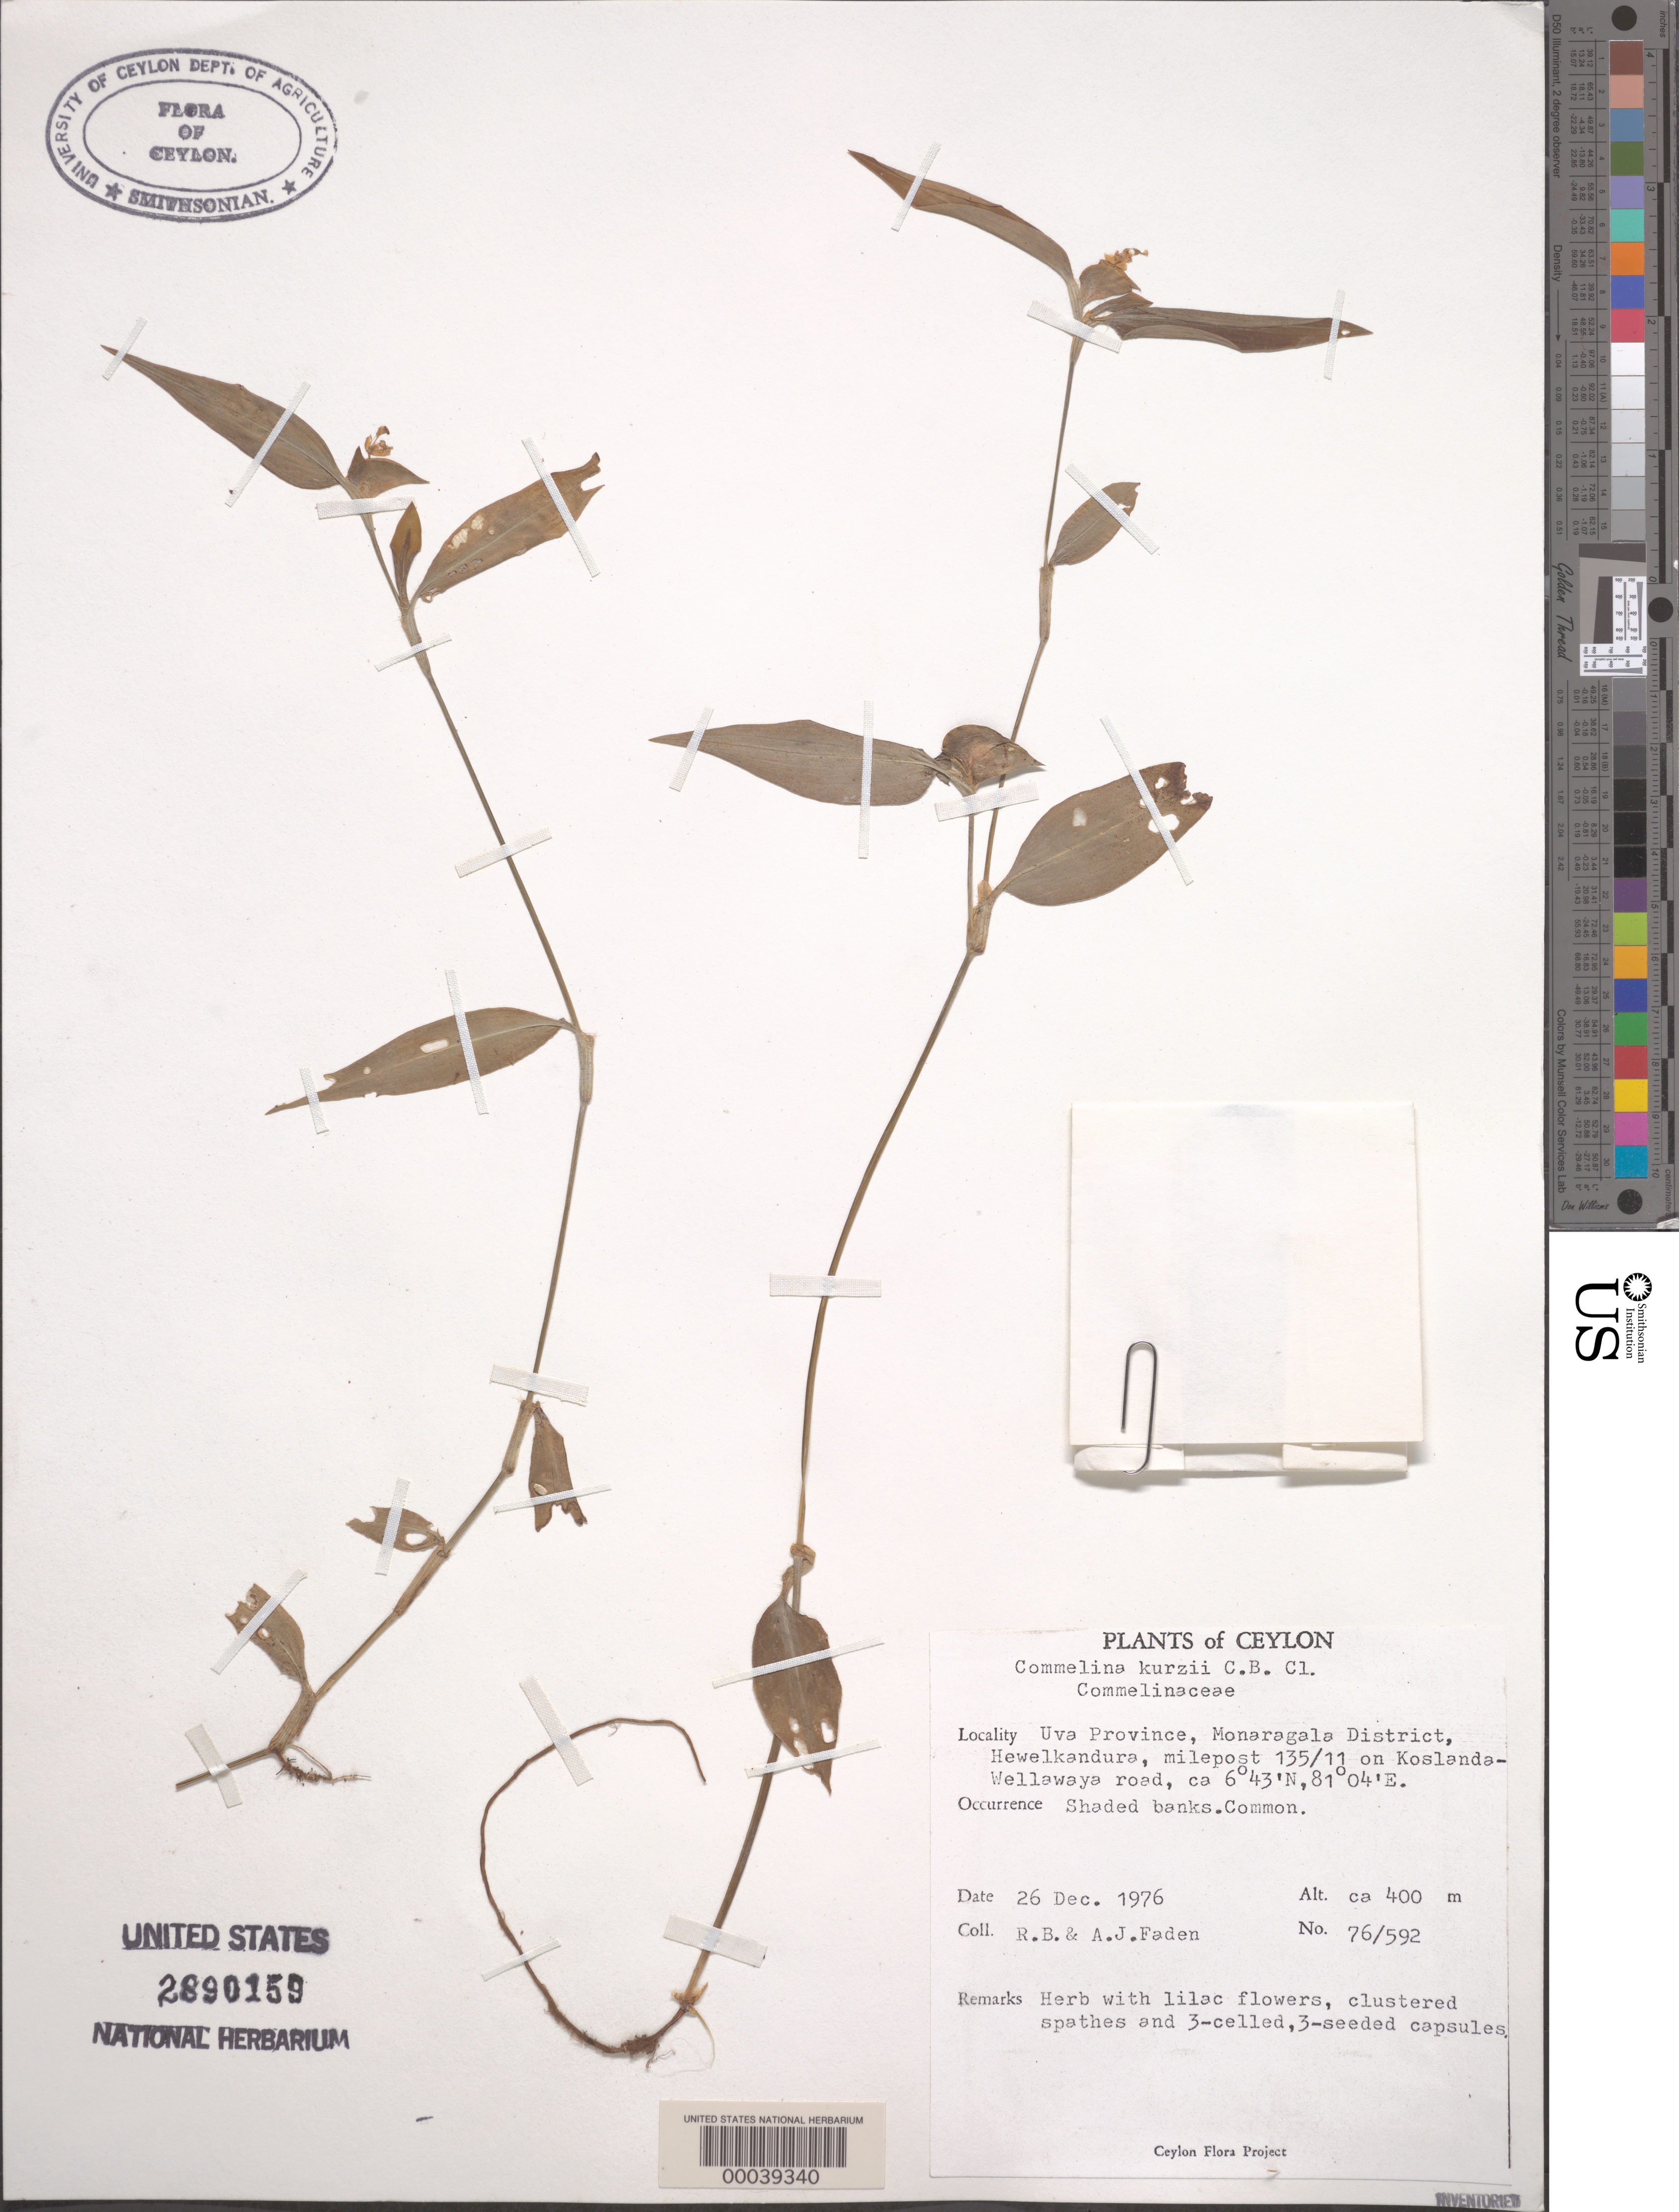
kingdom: Plantae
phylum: Tracheophyta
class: Liliopsida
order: Commelinales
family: Commelinaceae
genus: Commelina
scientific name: Commelina kurzii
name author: C.B. Clarke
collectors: R. B. Faden & A. J. Faden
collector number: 76/592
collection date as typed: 26 Dec 1976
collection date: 1976-12-26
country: Sri Lanka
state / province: Uva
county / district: Monaragala Dist.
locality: Hewelkandura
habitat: Shaded banks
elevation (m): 400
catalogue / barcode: US 2890159